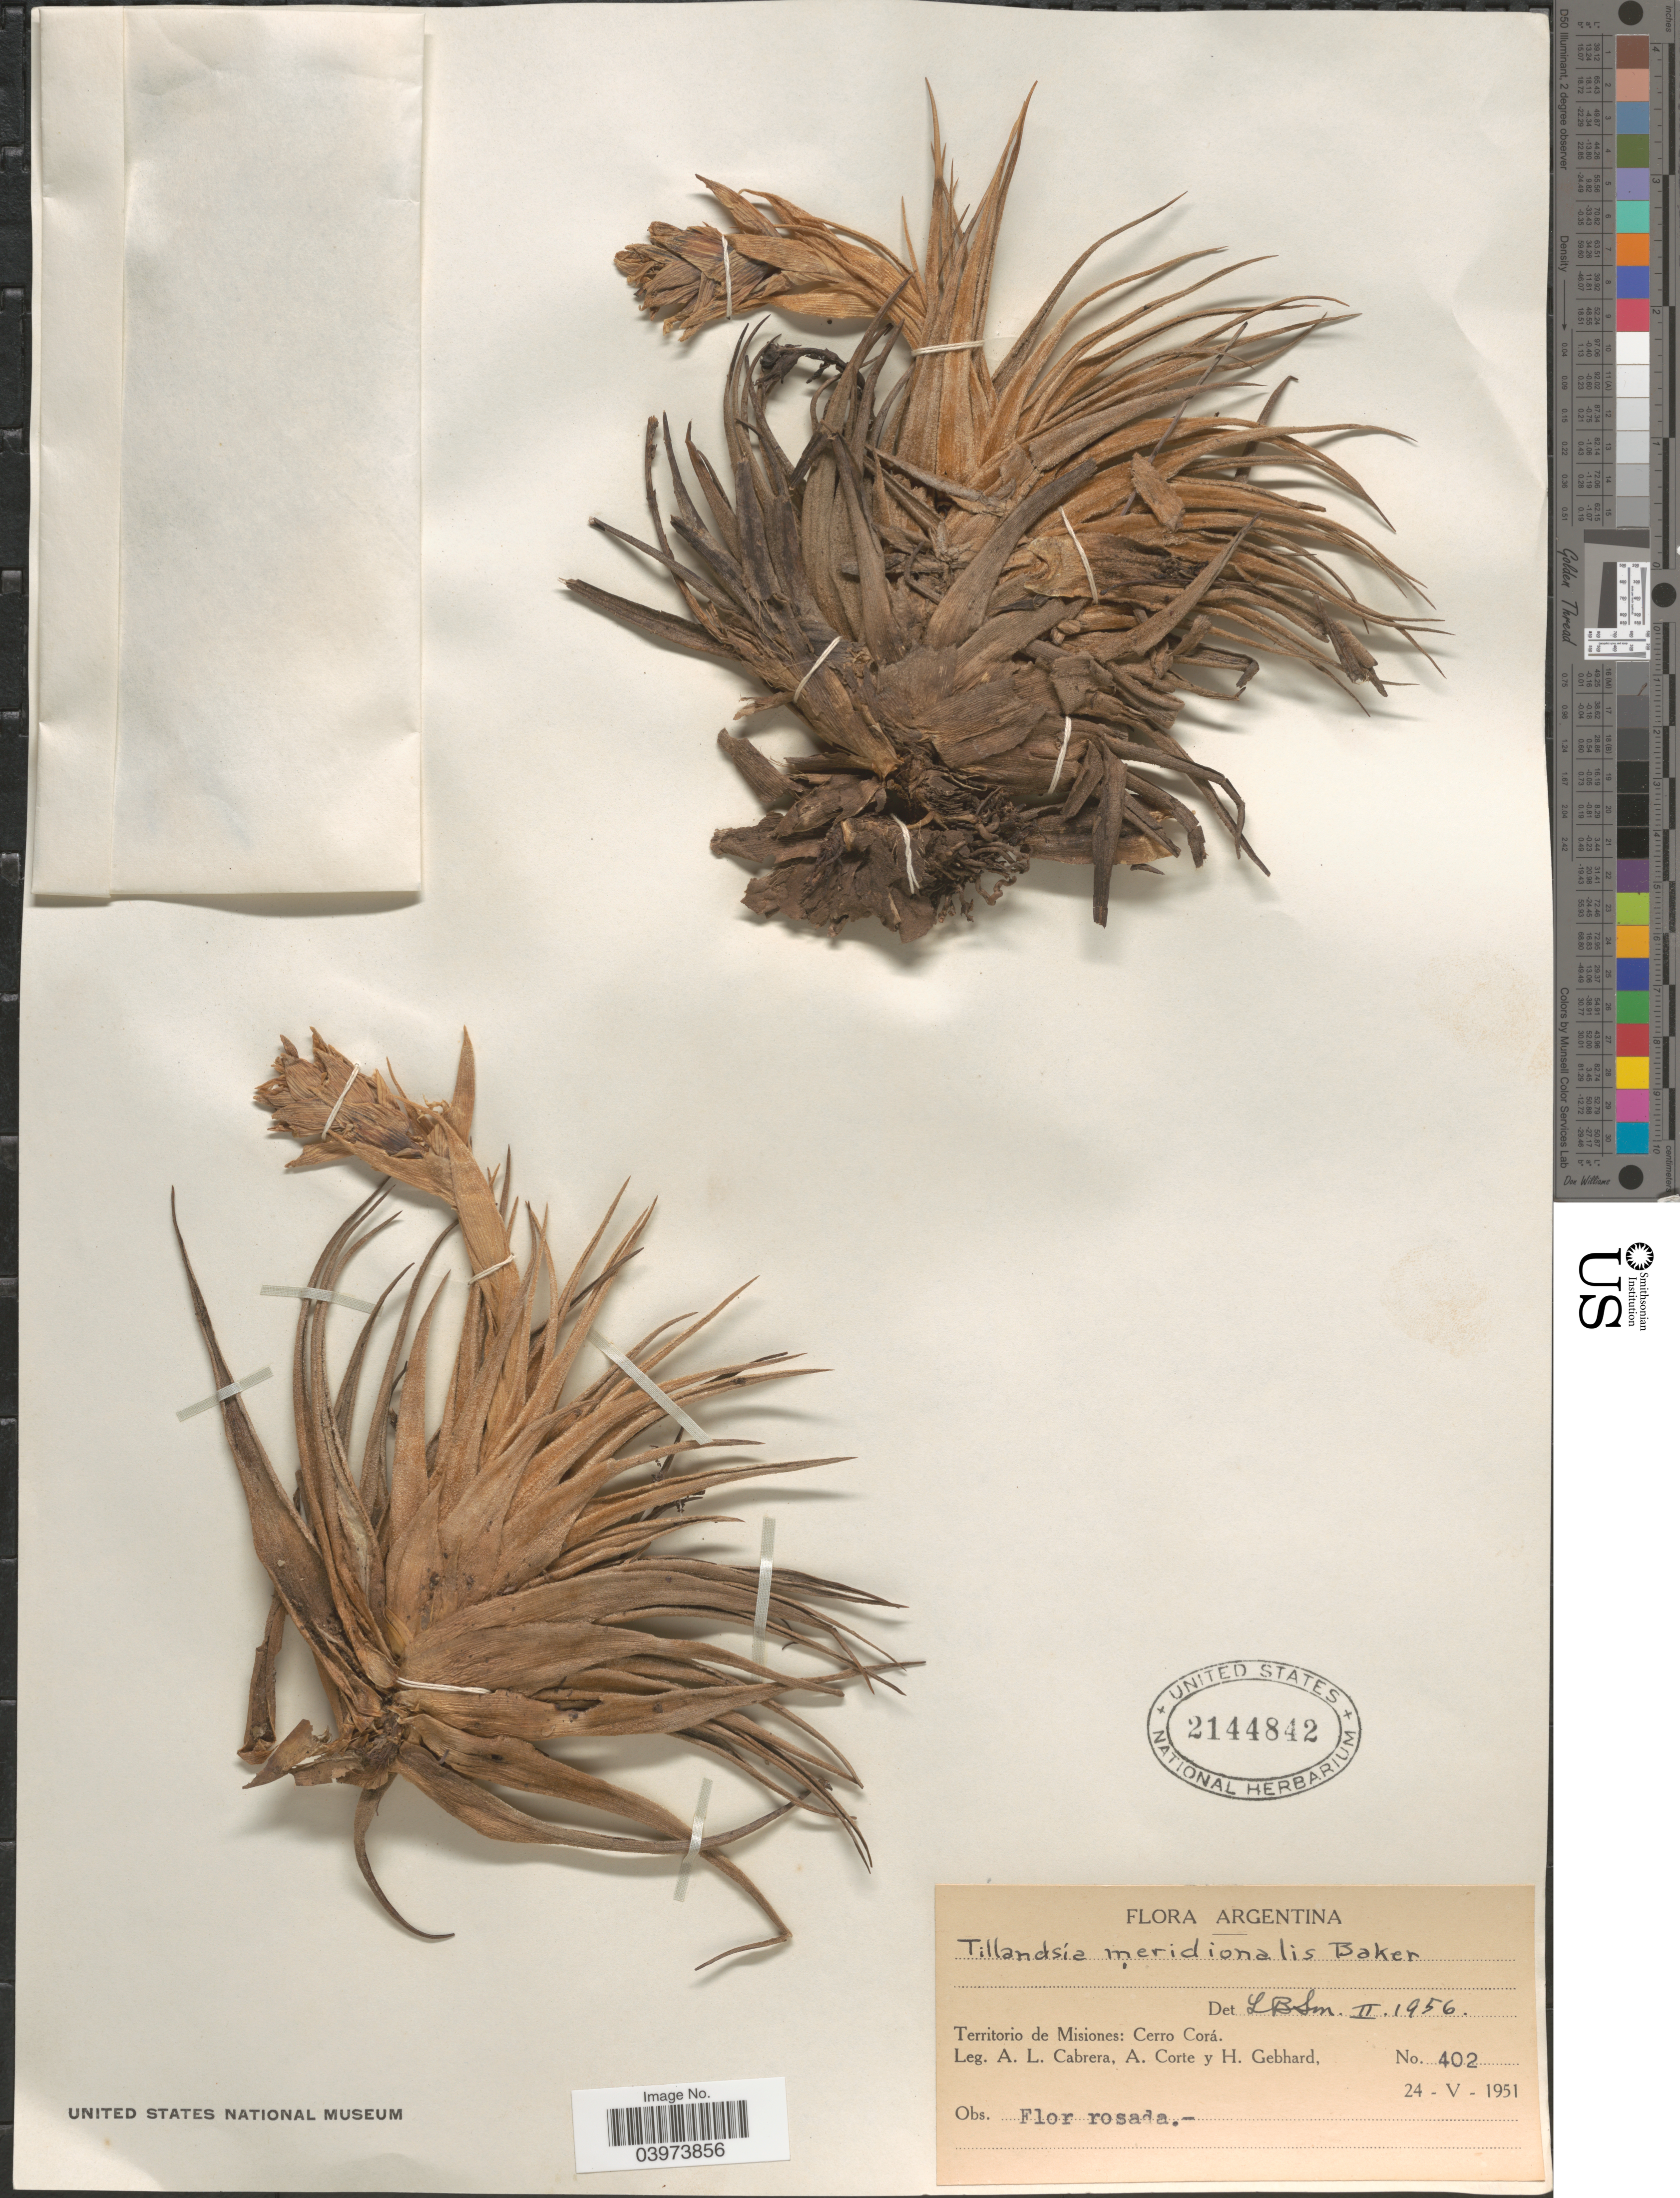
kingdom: Plantae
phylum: Tracheophyta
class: Liliopsida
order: Poales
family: Bromeliaceae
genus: Tillandsia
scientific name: Tillandsia meridionalis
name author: Baker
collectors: A. L. Cabrera, A. Corte & H. Gebhard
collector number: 402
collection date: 1951-05-24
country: Argentina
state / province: Misiones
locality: Territorio de Misiones: Cerro Corá.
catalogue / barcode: US 2144842